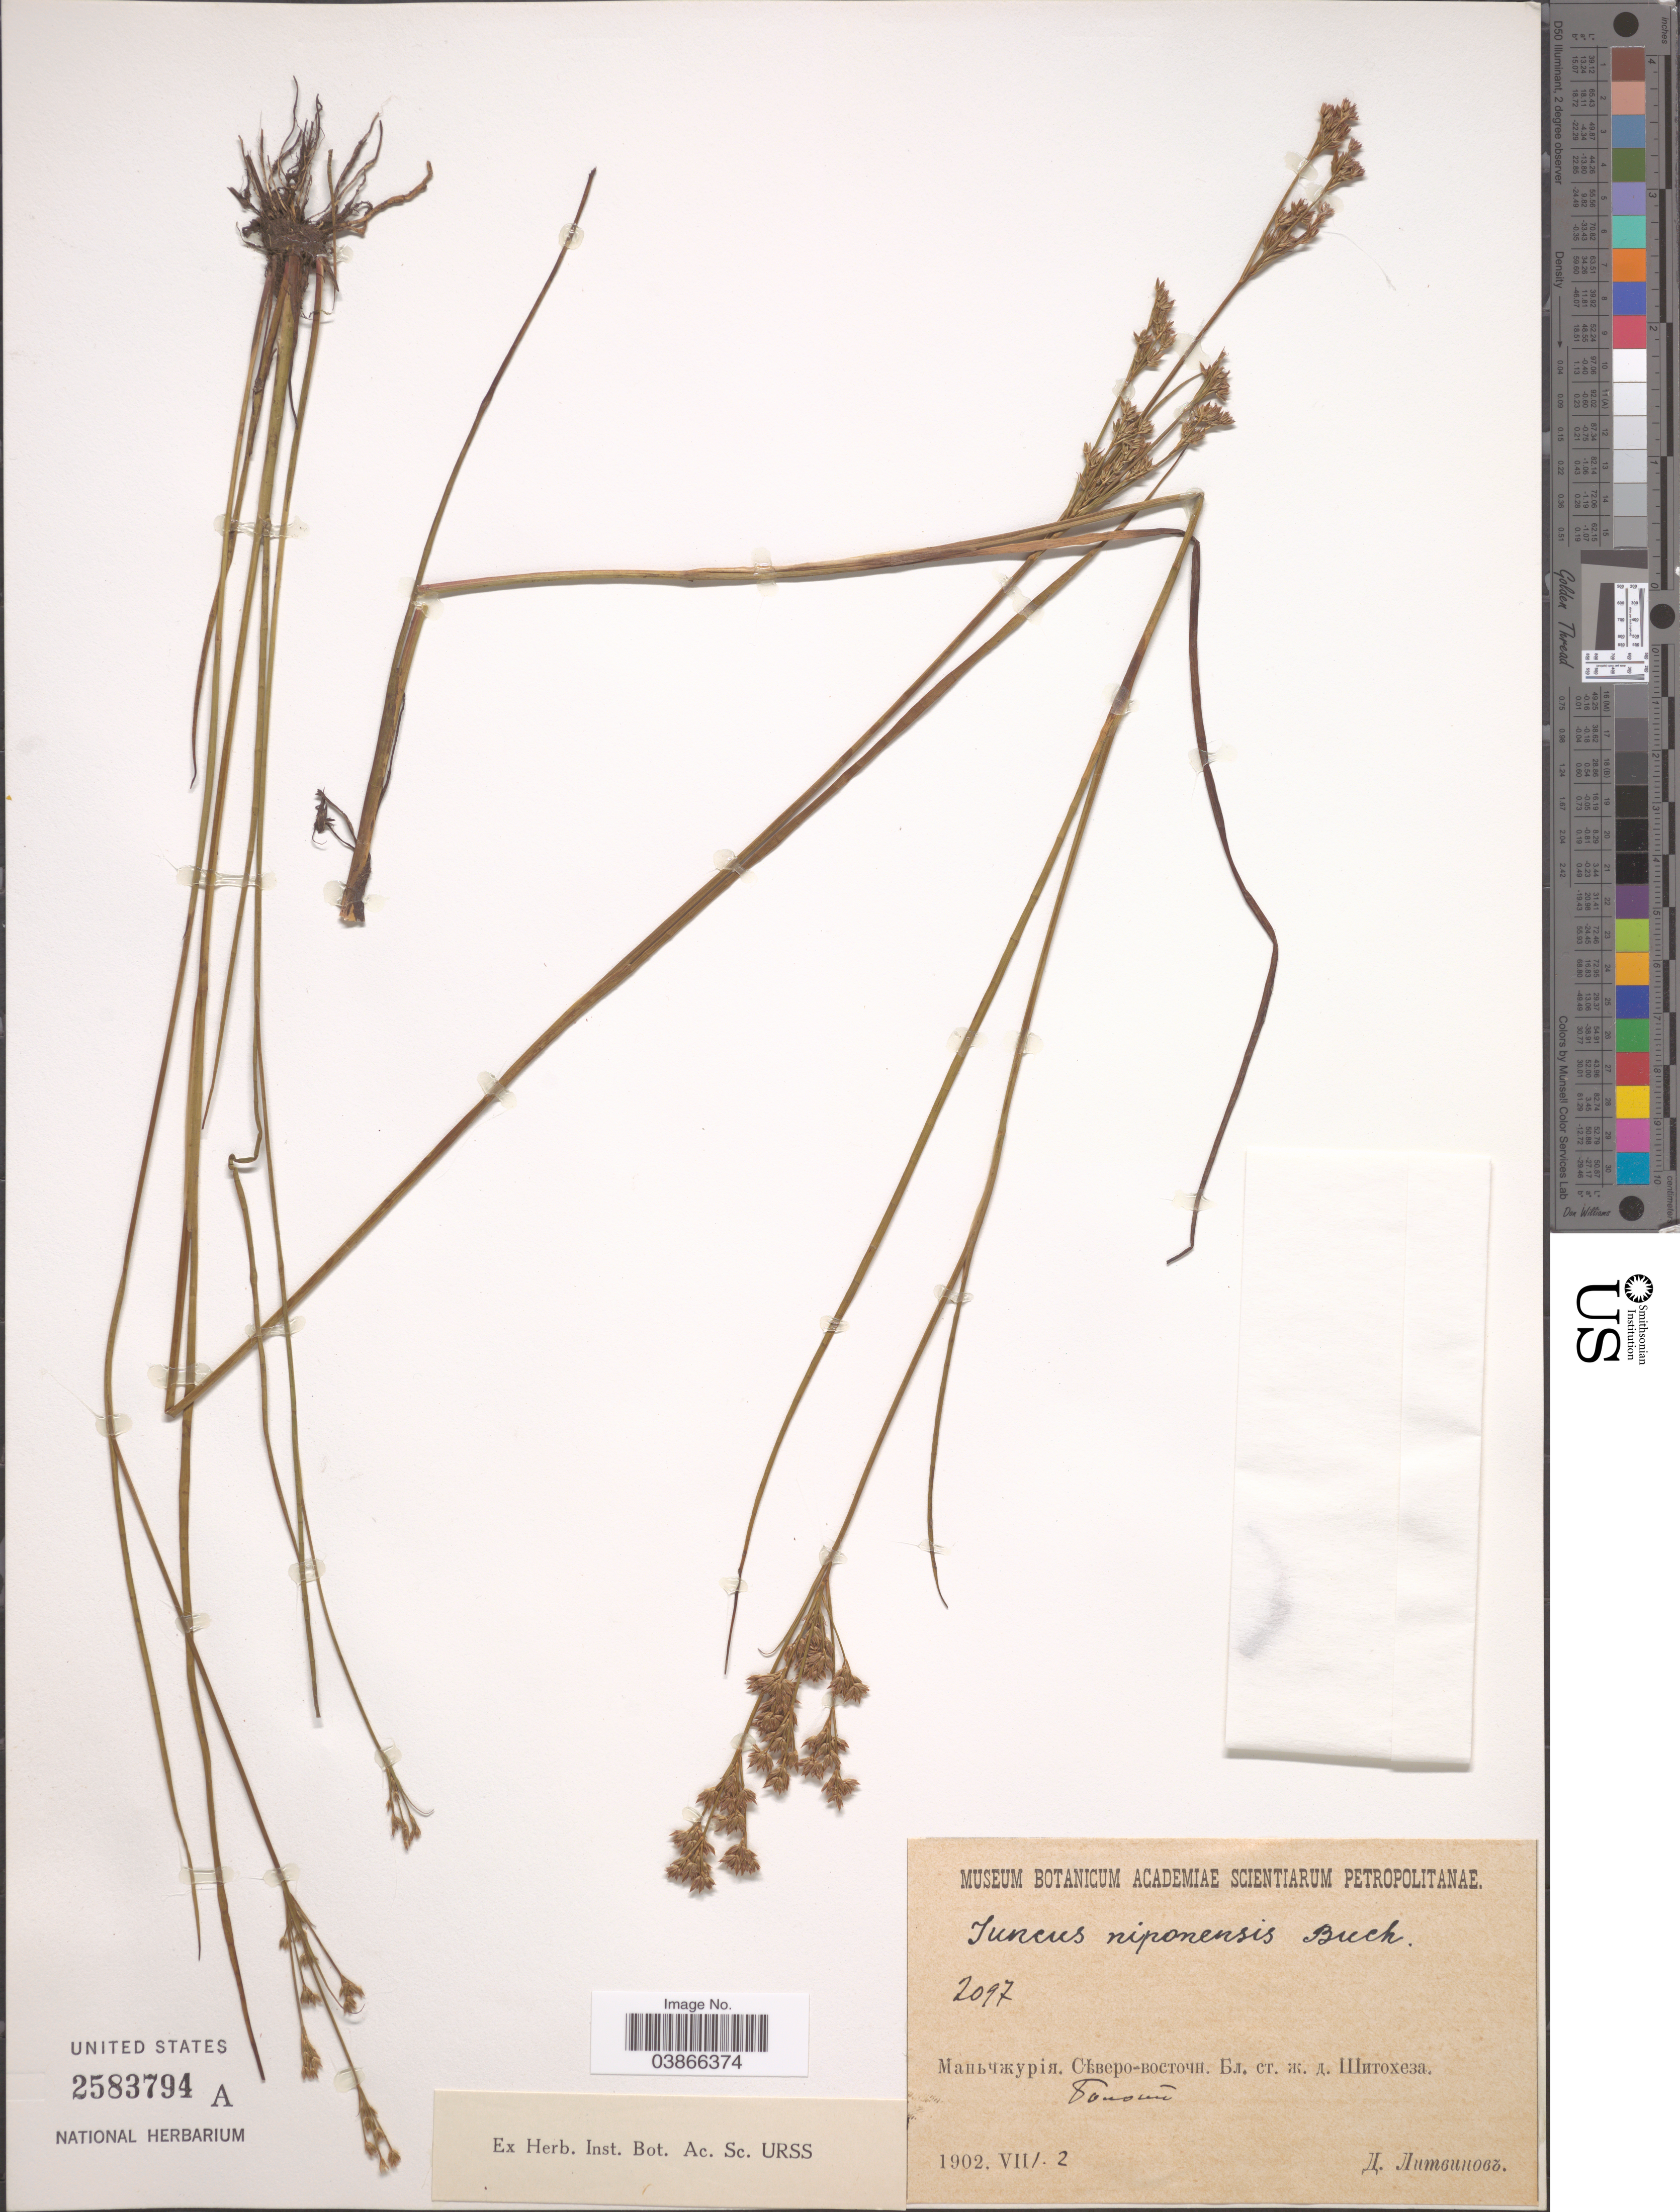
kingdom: Plantae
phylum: Tracheophyta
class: Liliopsida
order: Poales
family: Juncaceae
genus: Juncus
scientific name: Juncus niponensis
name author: Buchenau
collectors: D. Litvinov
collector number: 2097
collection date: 1902-08-02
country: China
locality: Near railroad station Shitokheza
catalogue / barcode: US 2583794A